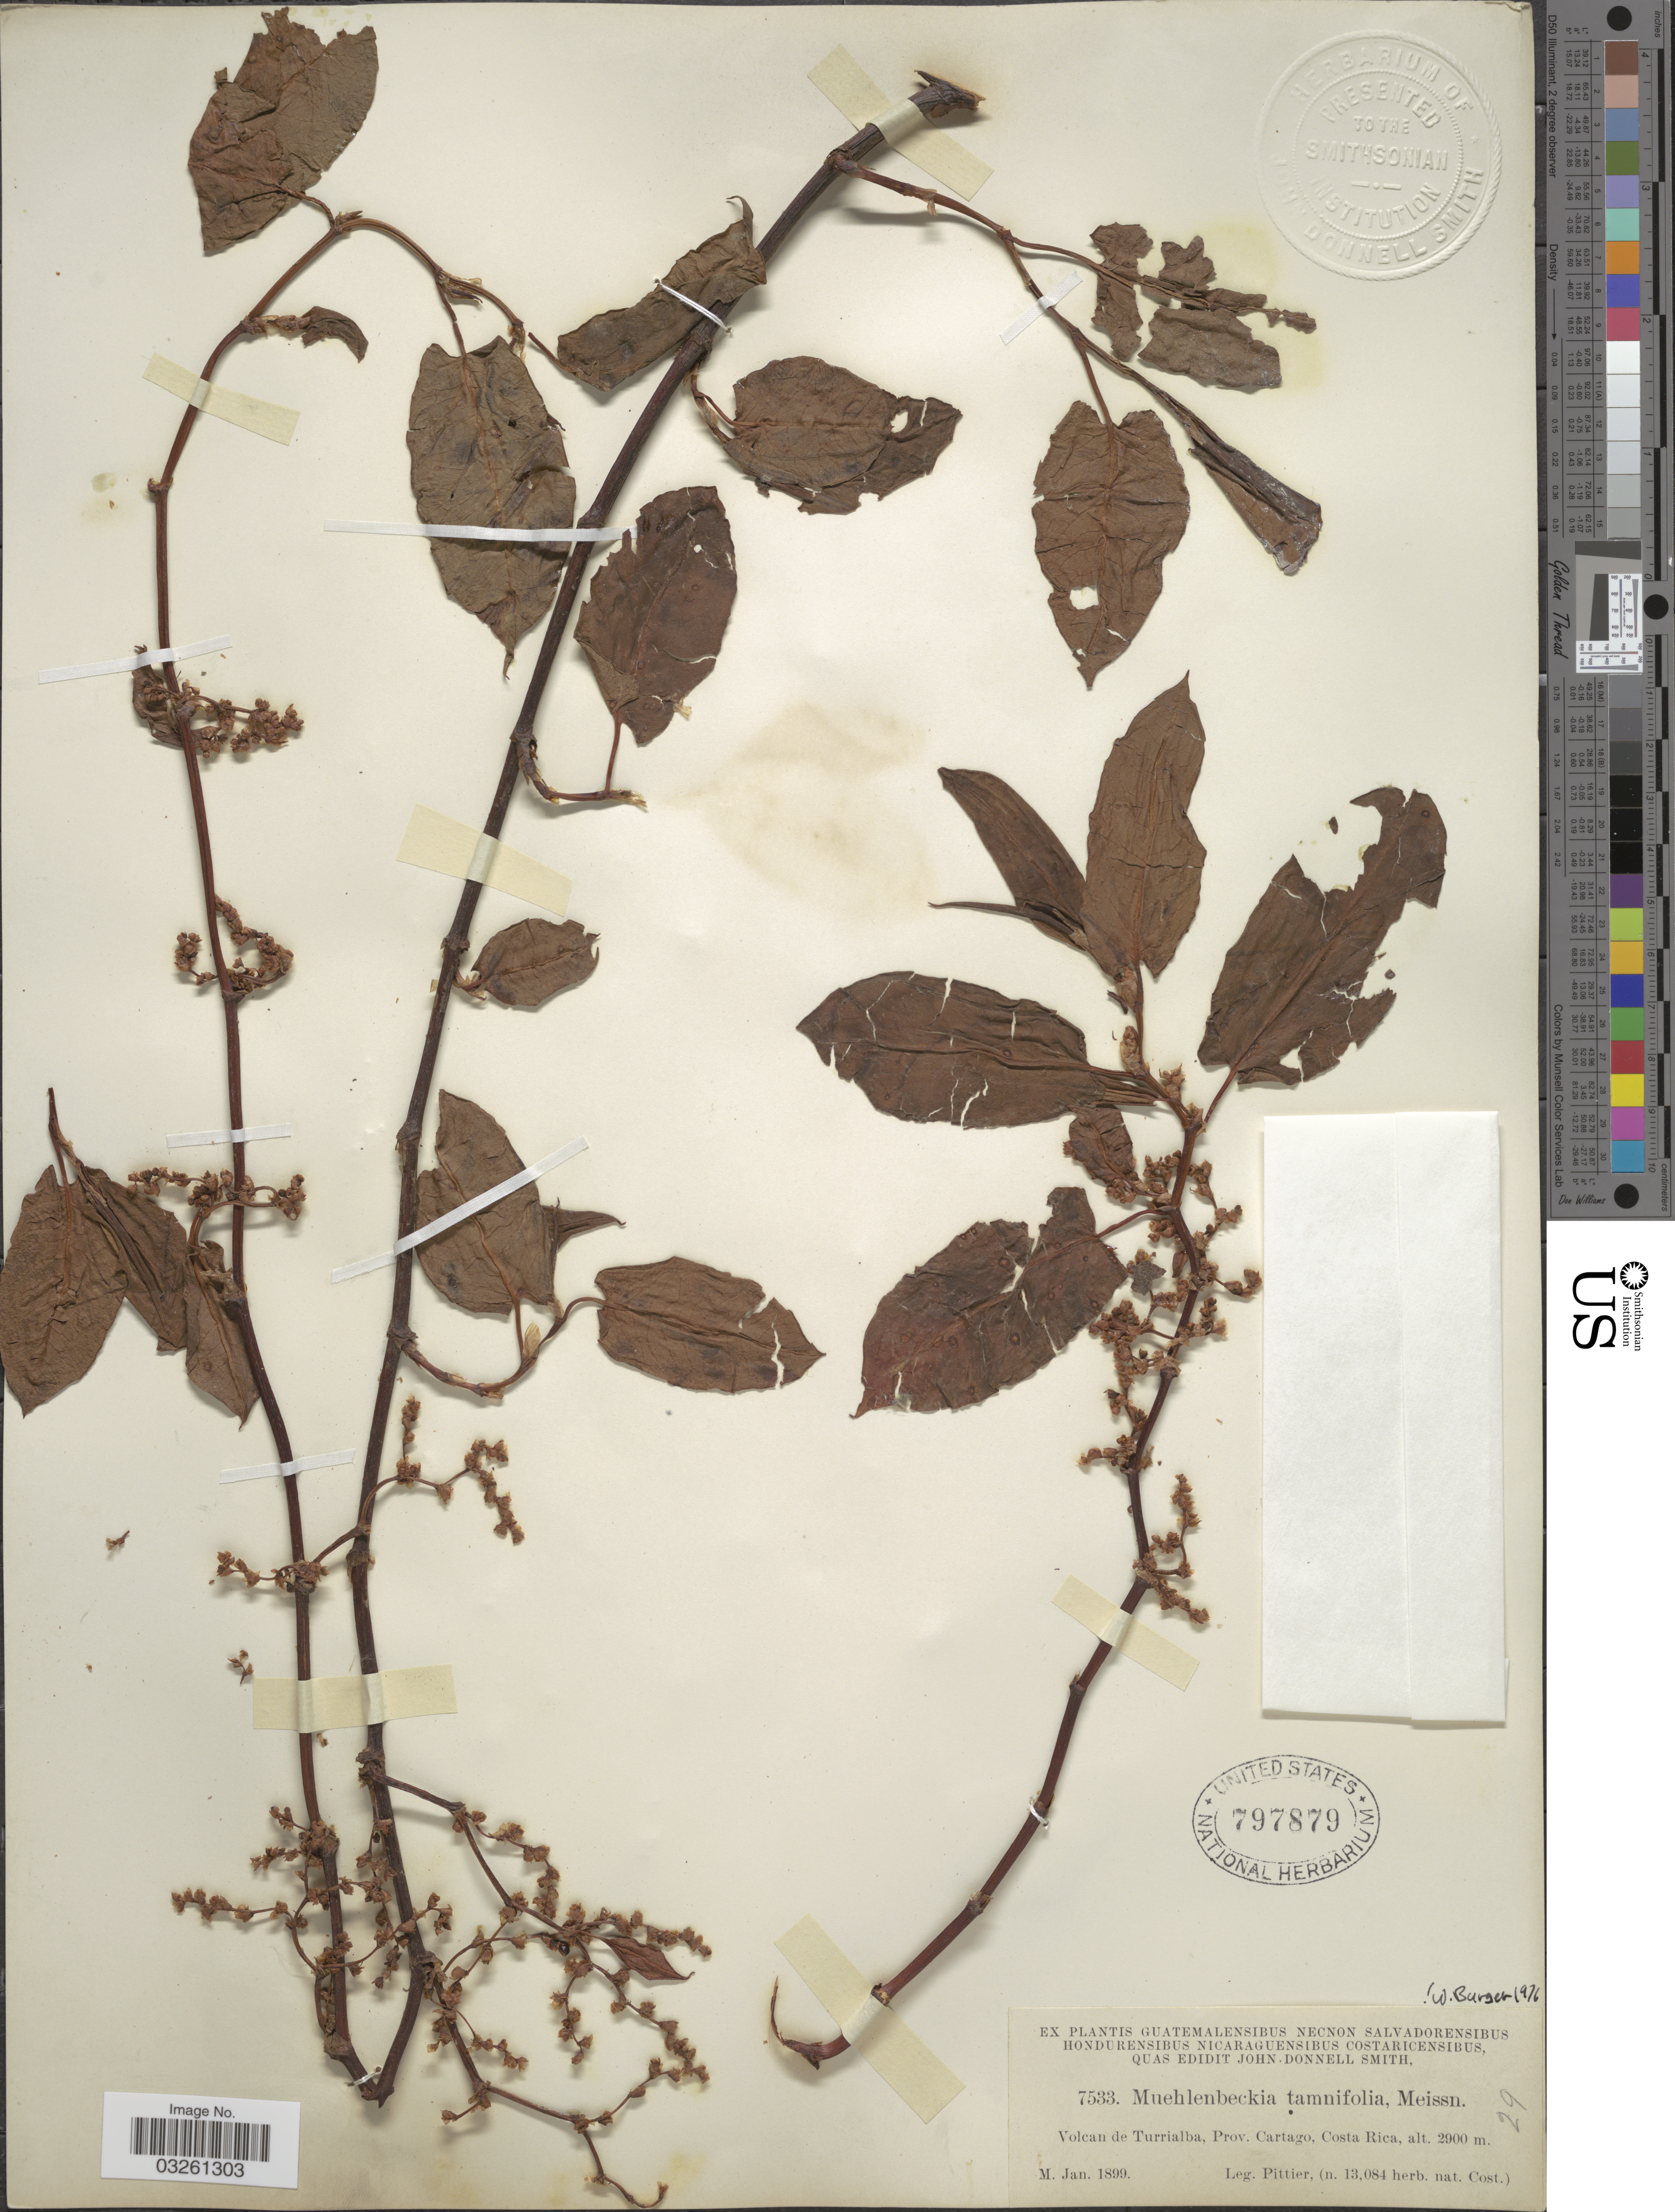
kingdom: Plantae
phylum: Tracheophyta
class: Magnoliopsida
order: Caryophyllales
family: Polygonaceae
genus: Muehlenbeckia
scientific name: Muehlenbeckia tamnifolia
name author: (Kunth) Meisn.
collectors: Pittier, --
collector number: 7533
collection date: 1899-01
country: Costa Rica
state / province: Cartago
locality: Volcan de Turrialba.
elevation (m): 2900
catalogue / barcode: US 797879